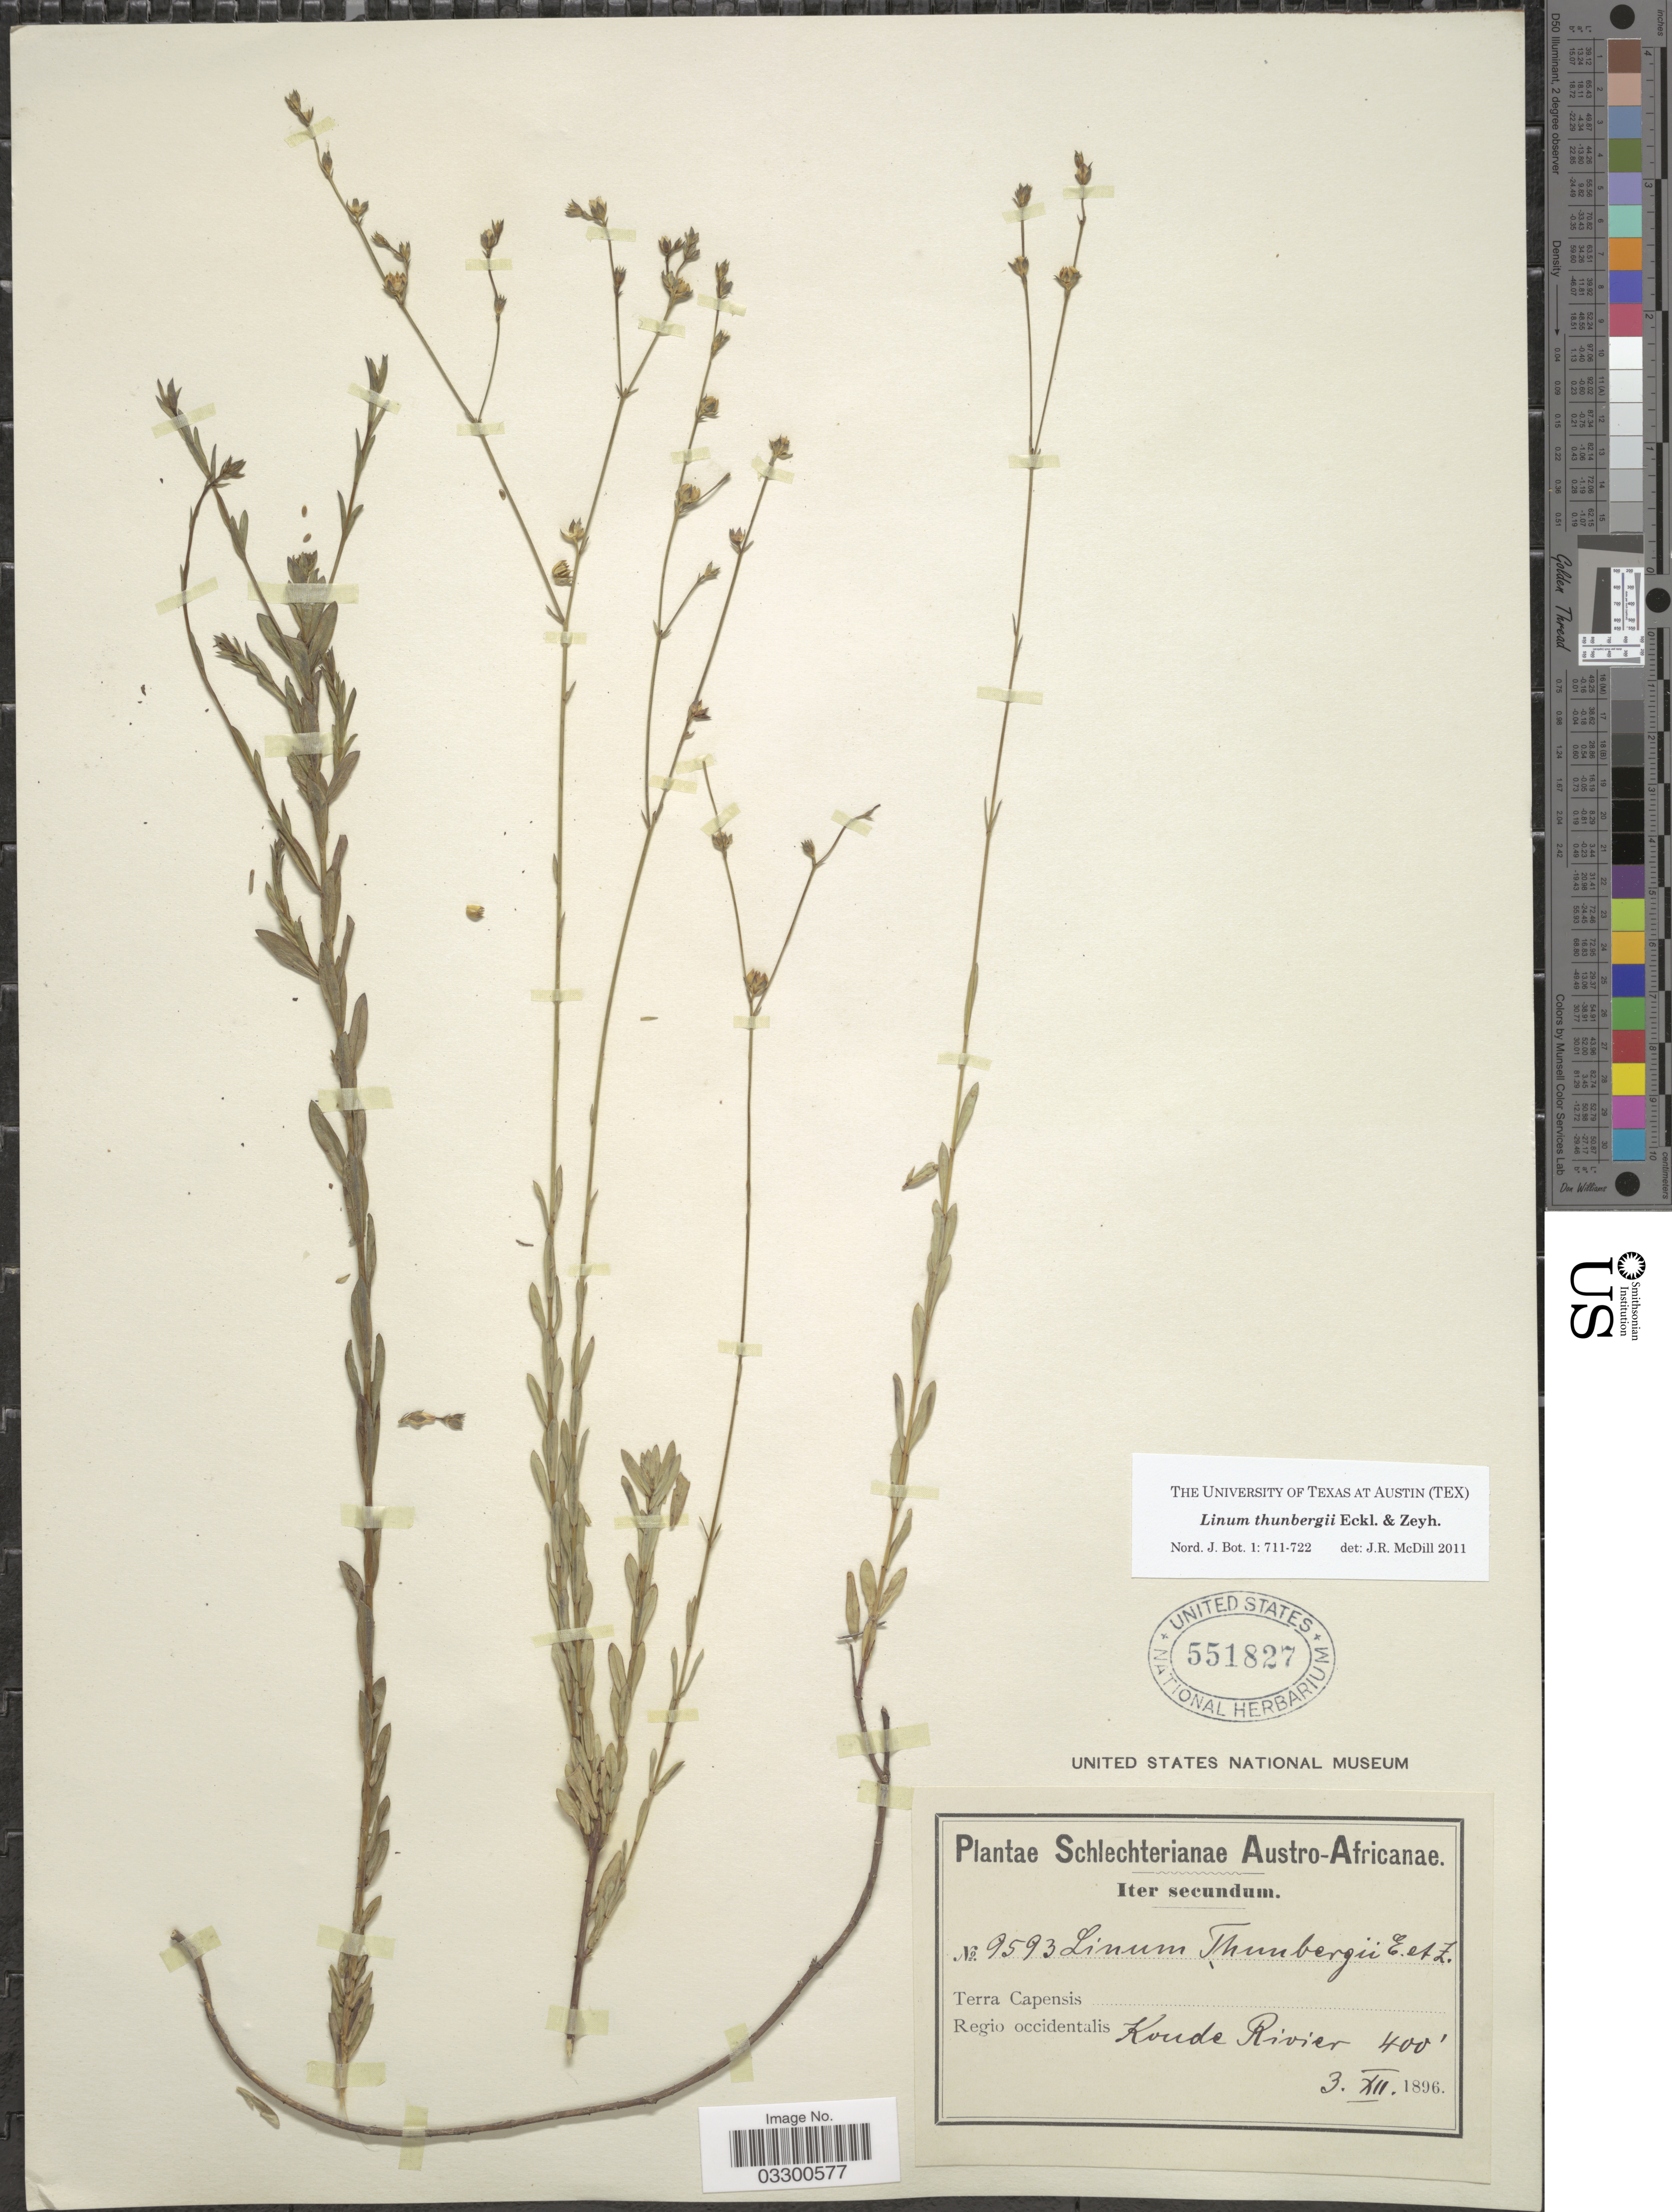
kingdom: Plantae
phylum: Tracheophyta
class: Magnoliopsida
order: Malpighiales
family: Linaceae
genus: Linum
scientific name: Linum thunbergii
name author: Eckl. & Zeyh.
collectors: Schlechter, --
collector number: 9593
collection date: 1896-12-03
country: South Africa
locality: Austro-Africanae. Terra Capensis. Regio occidentalis. Koude Rivier.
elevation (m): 122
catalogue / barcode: US 551827